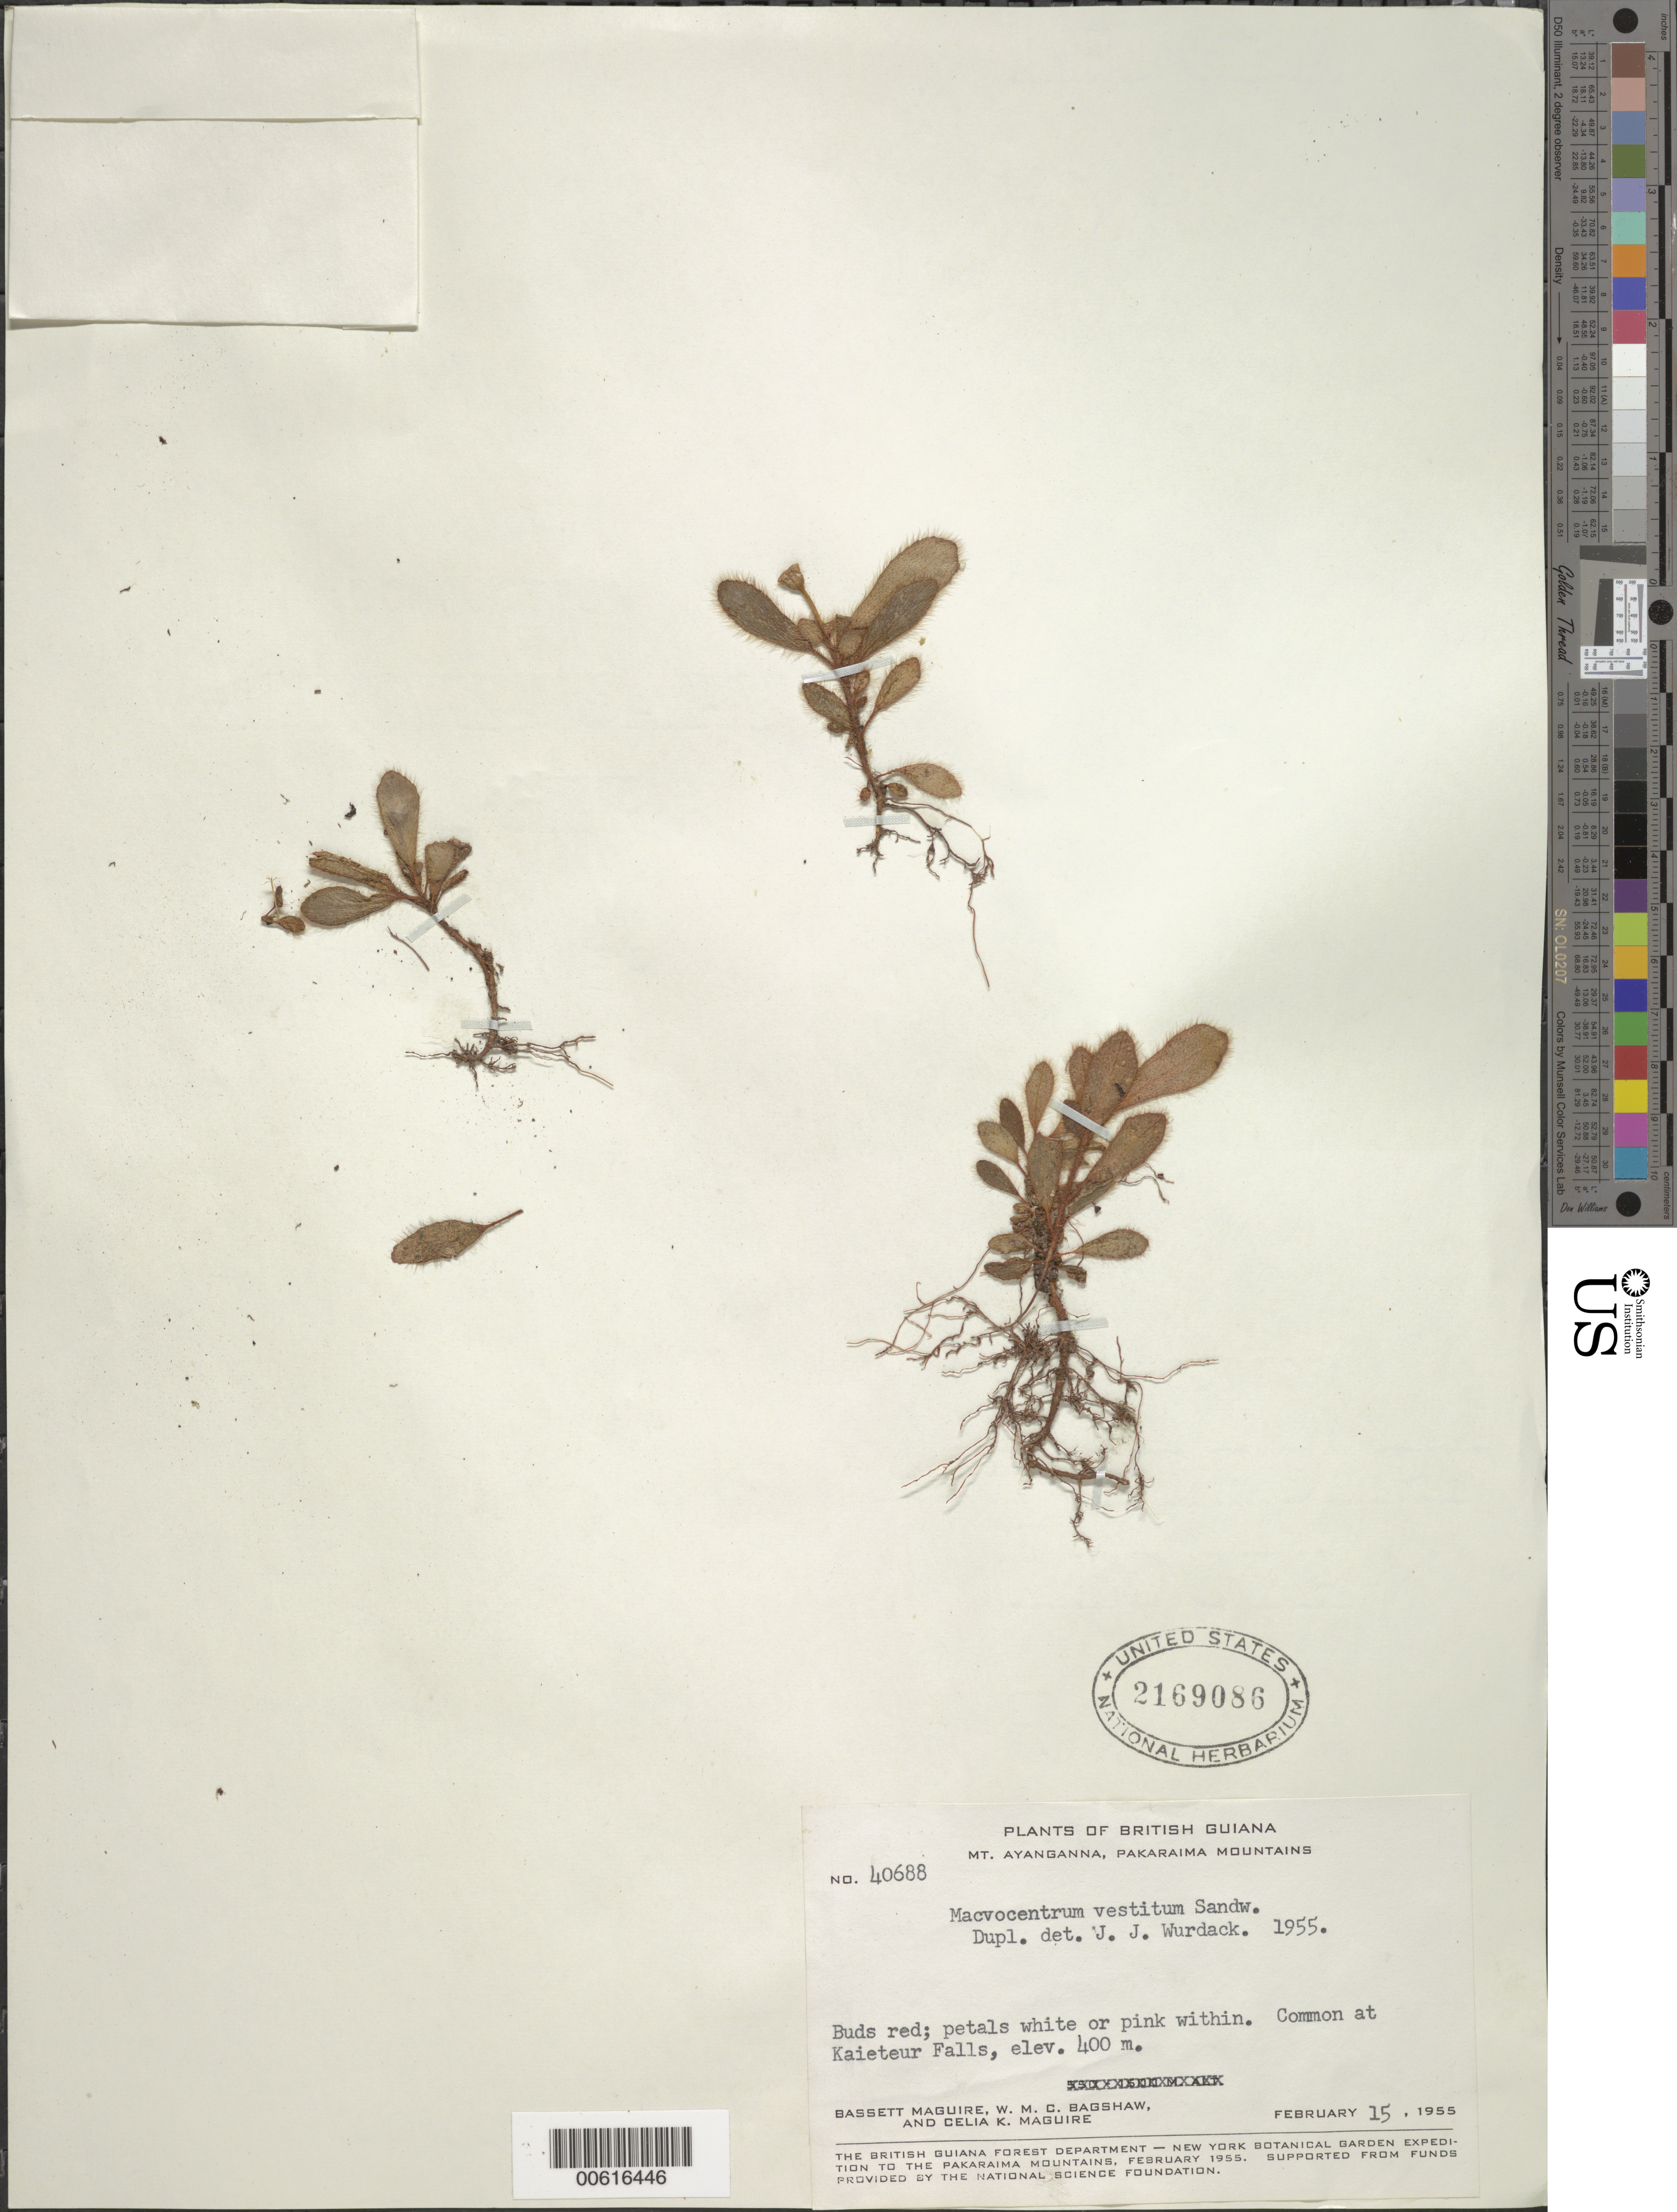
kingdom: Plantae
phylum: Tracheophyta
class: Magnoliopsida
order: Myrtales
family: Melastomataceae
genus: Macrocentrum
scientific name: Macrocentrum vestitum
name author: Sandwith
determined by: Wurdack, John J., (US), US (UNITED STATES)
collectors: B. Maguire, W. Bagshaw & C. K. Maguire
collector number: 40688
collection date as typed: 15-Feb-55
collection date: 1955-02-15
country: Guyana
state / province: Potaro-Siparuni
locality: Kaieteur Falls, Potaro R.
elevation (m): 400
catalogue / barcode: US 2169086